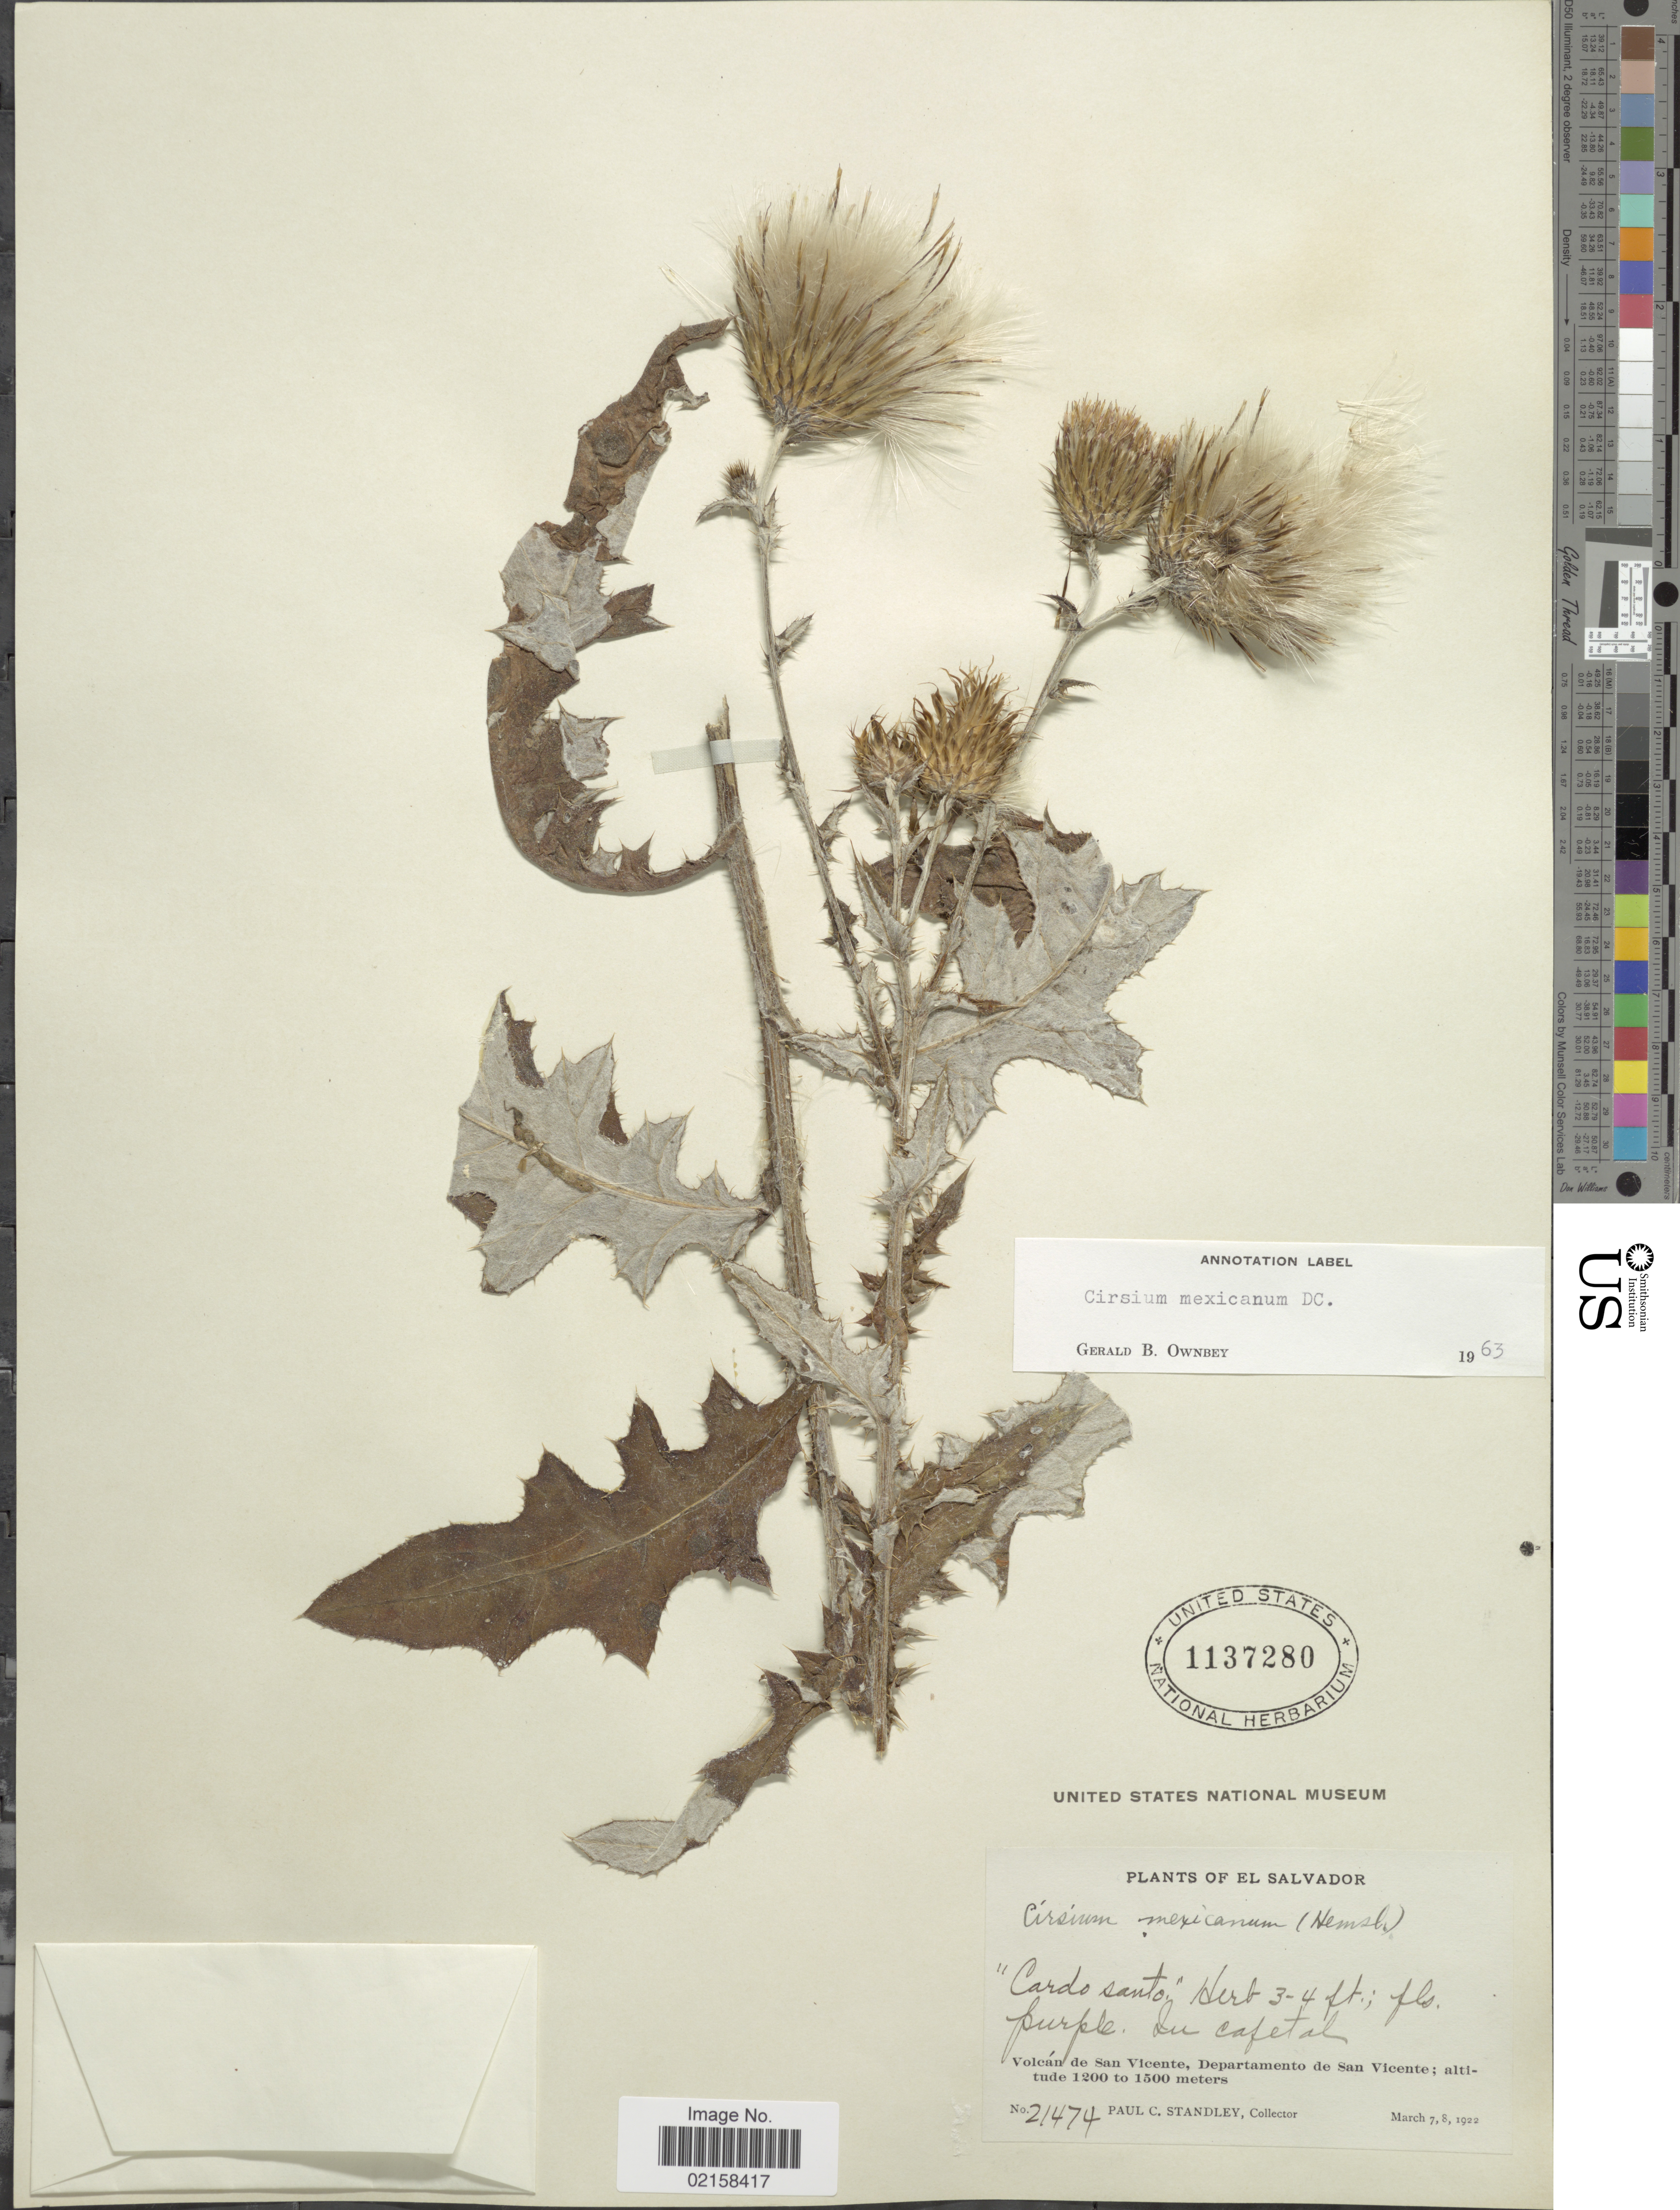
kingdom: Plantae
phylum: Tracheophyta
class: Magnoliopsida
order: Asterales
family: Asteraceae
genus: Cirsium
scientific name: Cirsium mexicanum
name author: DC.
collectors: P. C. Standley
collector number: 21474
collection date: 1922-03-07/1922-03-08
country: El Salvador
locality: Volcan de San Vicente, Departamento de San Vicente.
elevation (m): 1200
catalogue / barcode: US 1137280